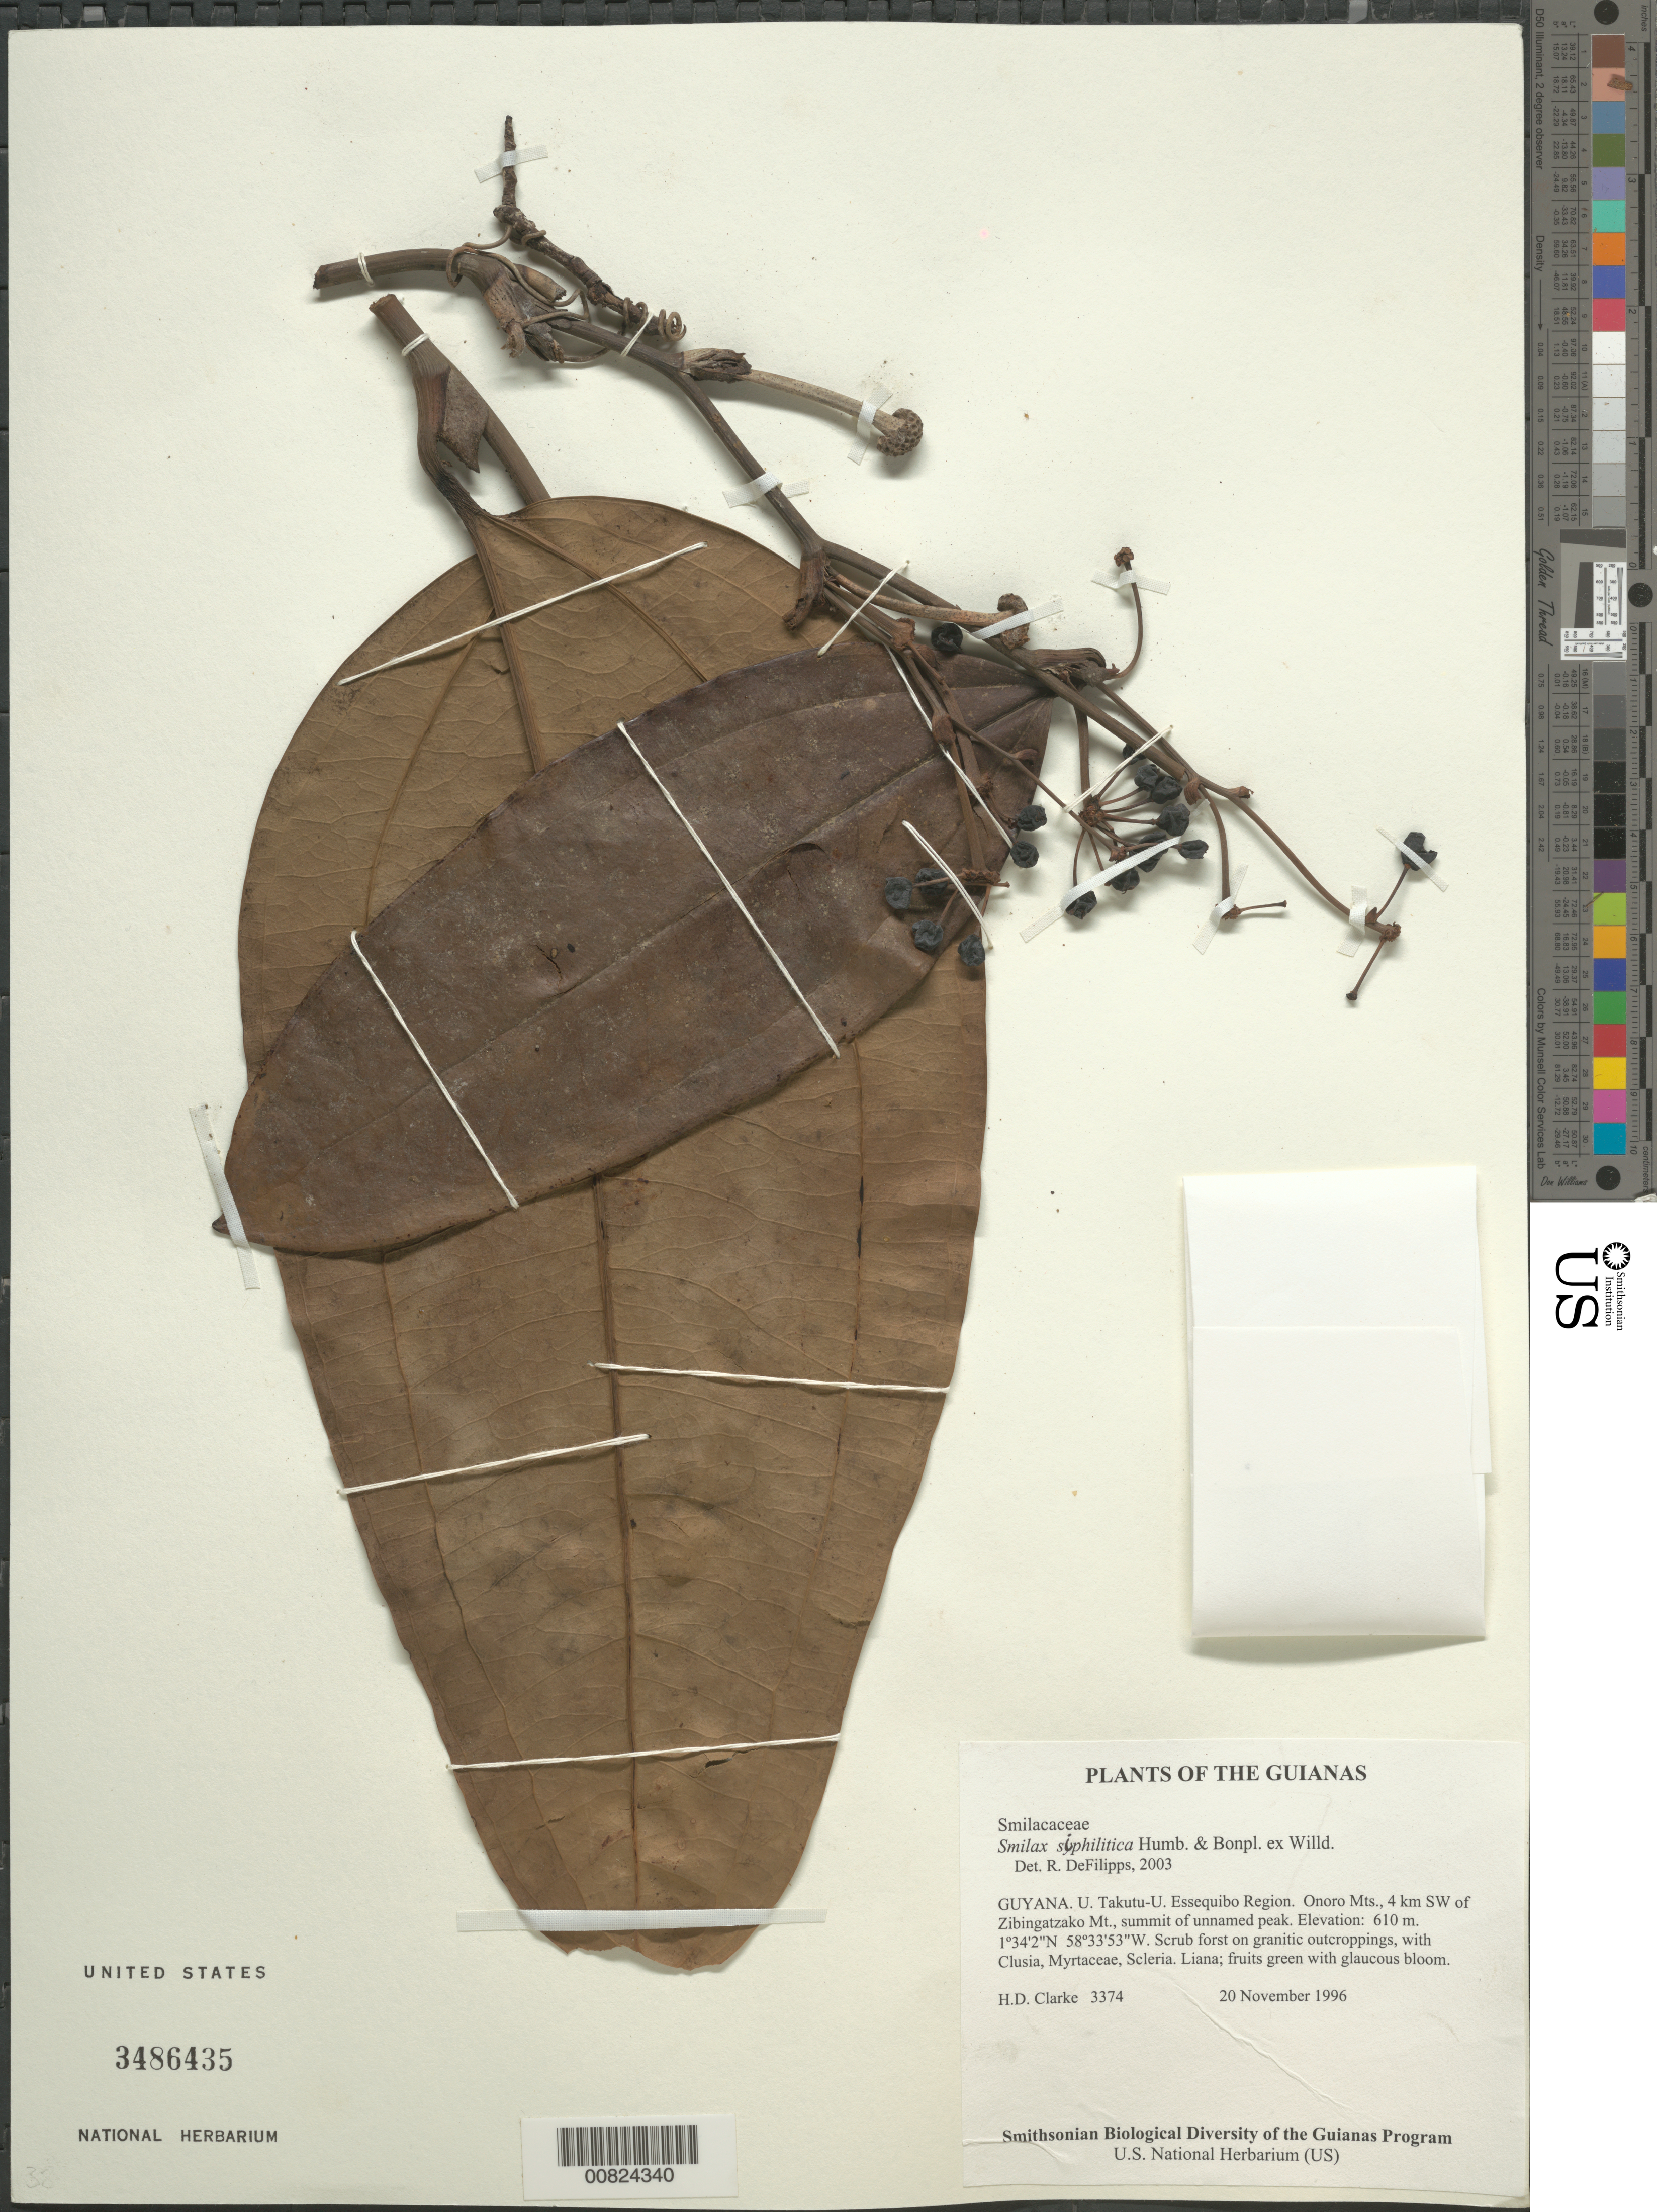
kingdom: Plantae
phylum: Tracheophyta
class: Liliopsida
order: Liliales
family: Smilacaceae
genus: Smilax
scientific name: Smilax syphilitica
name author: Humb. & Bonpl.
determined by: DeFilipps, R. A.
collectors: H. D. Clarke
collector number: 3374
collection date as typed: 20 November 1996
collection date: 1996-11-20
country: Guyana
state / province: U. Takutu-U. Essequibo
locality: Onoro Mts., 4 km SW of Zibingatzako Mt., summit of unnamed peak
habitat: Scrub forest on granitic outcroppings, with Clusia, Myrtaceae, Scleria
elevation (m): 610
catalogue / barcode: US 3486435